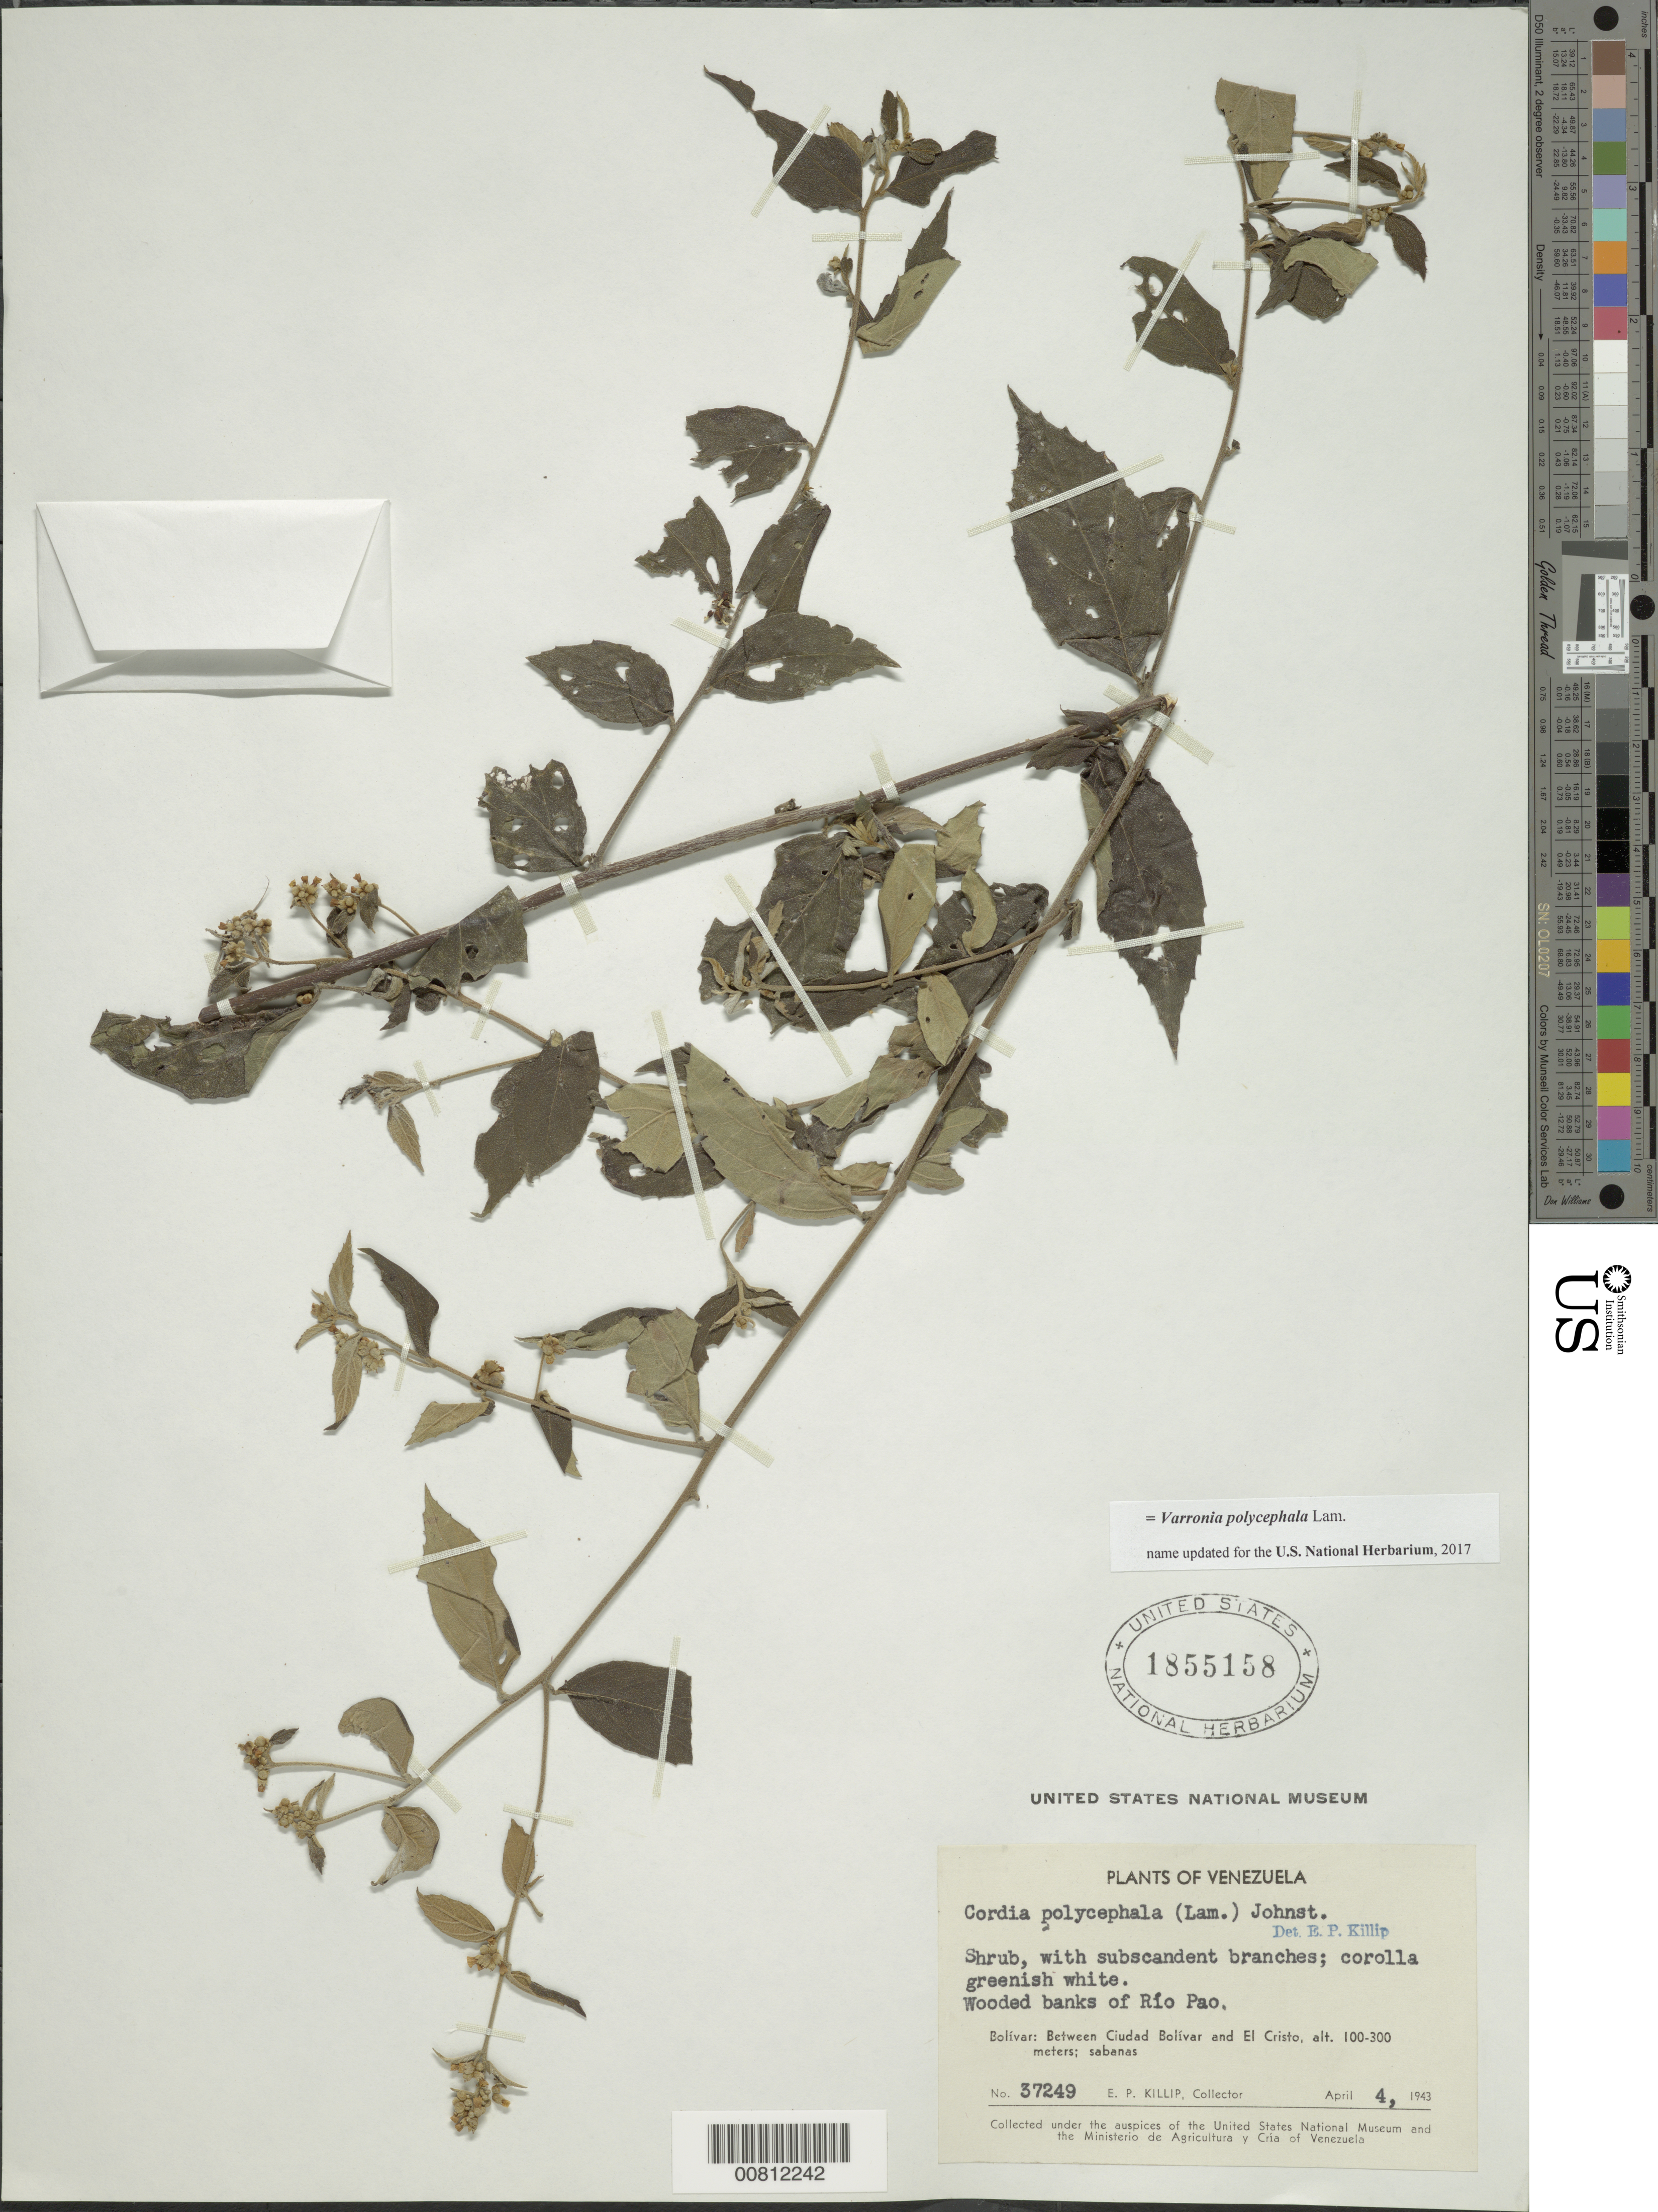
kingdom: Plantae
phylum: Tracheophyta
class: Magnoliopsida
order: Boraginales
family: Cordiaceae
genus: Varronia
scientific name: Varronia polycephala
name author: Lam.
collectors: E. P. Killip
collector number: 37249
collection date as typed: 4-Apr-43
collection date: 1943-04-04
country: Venezuela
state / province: Bolívar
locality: Río Pao, between Ciudad Bolívar and El Cristo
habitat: Wooded banks, sabana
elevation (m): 100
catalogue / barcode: US 1855158